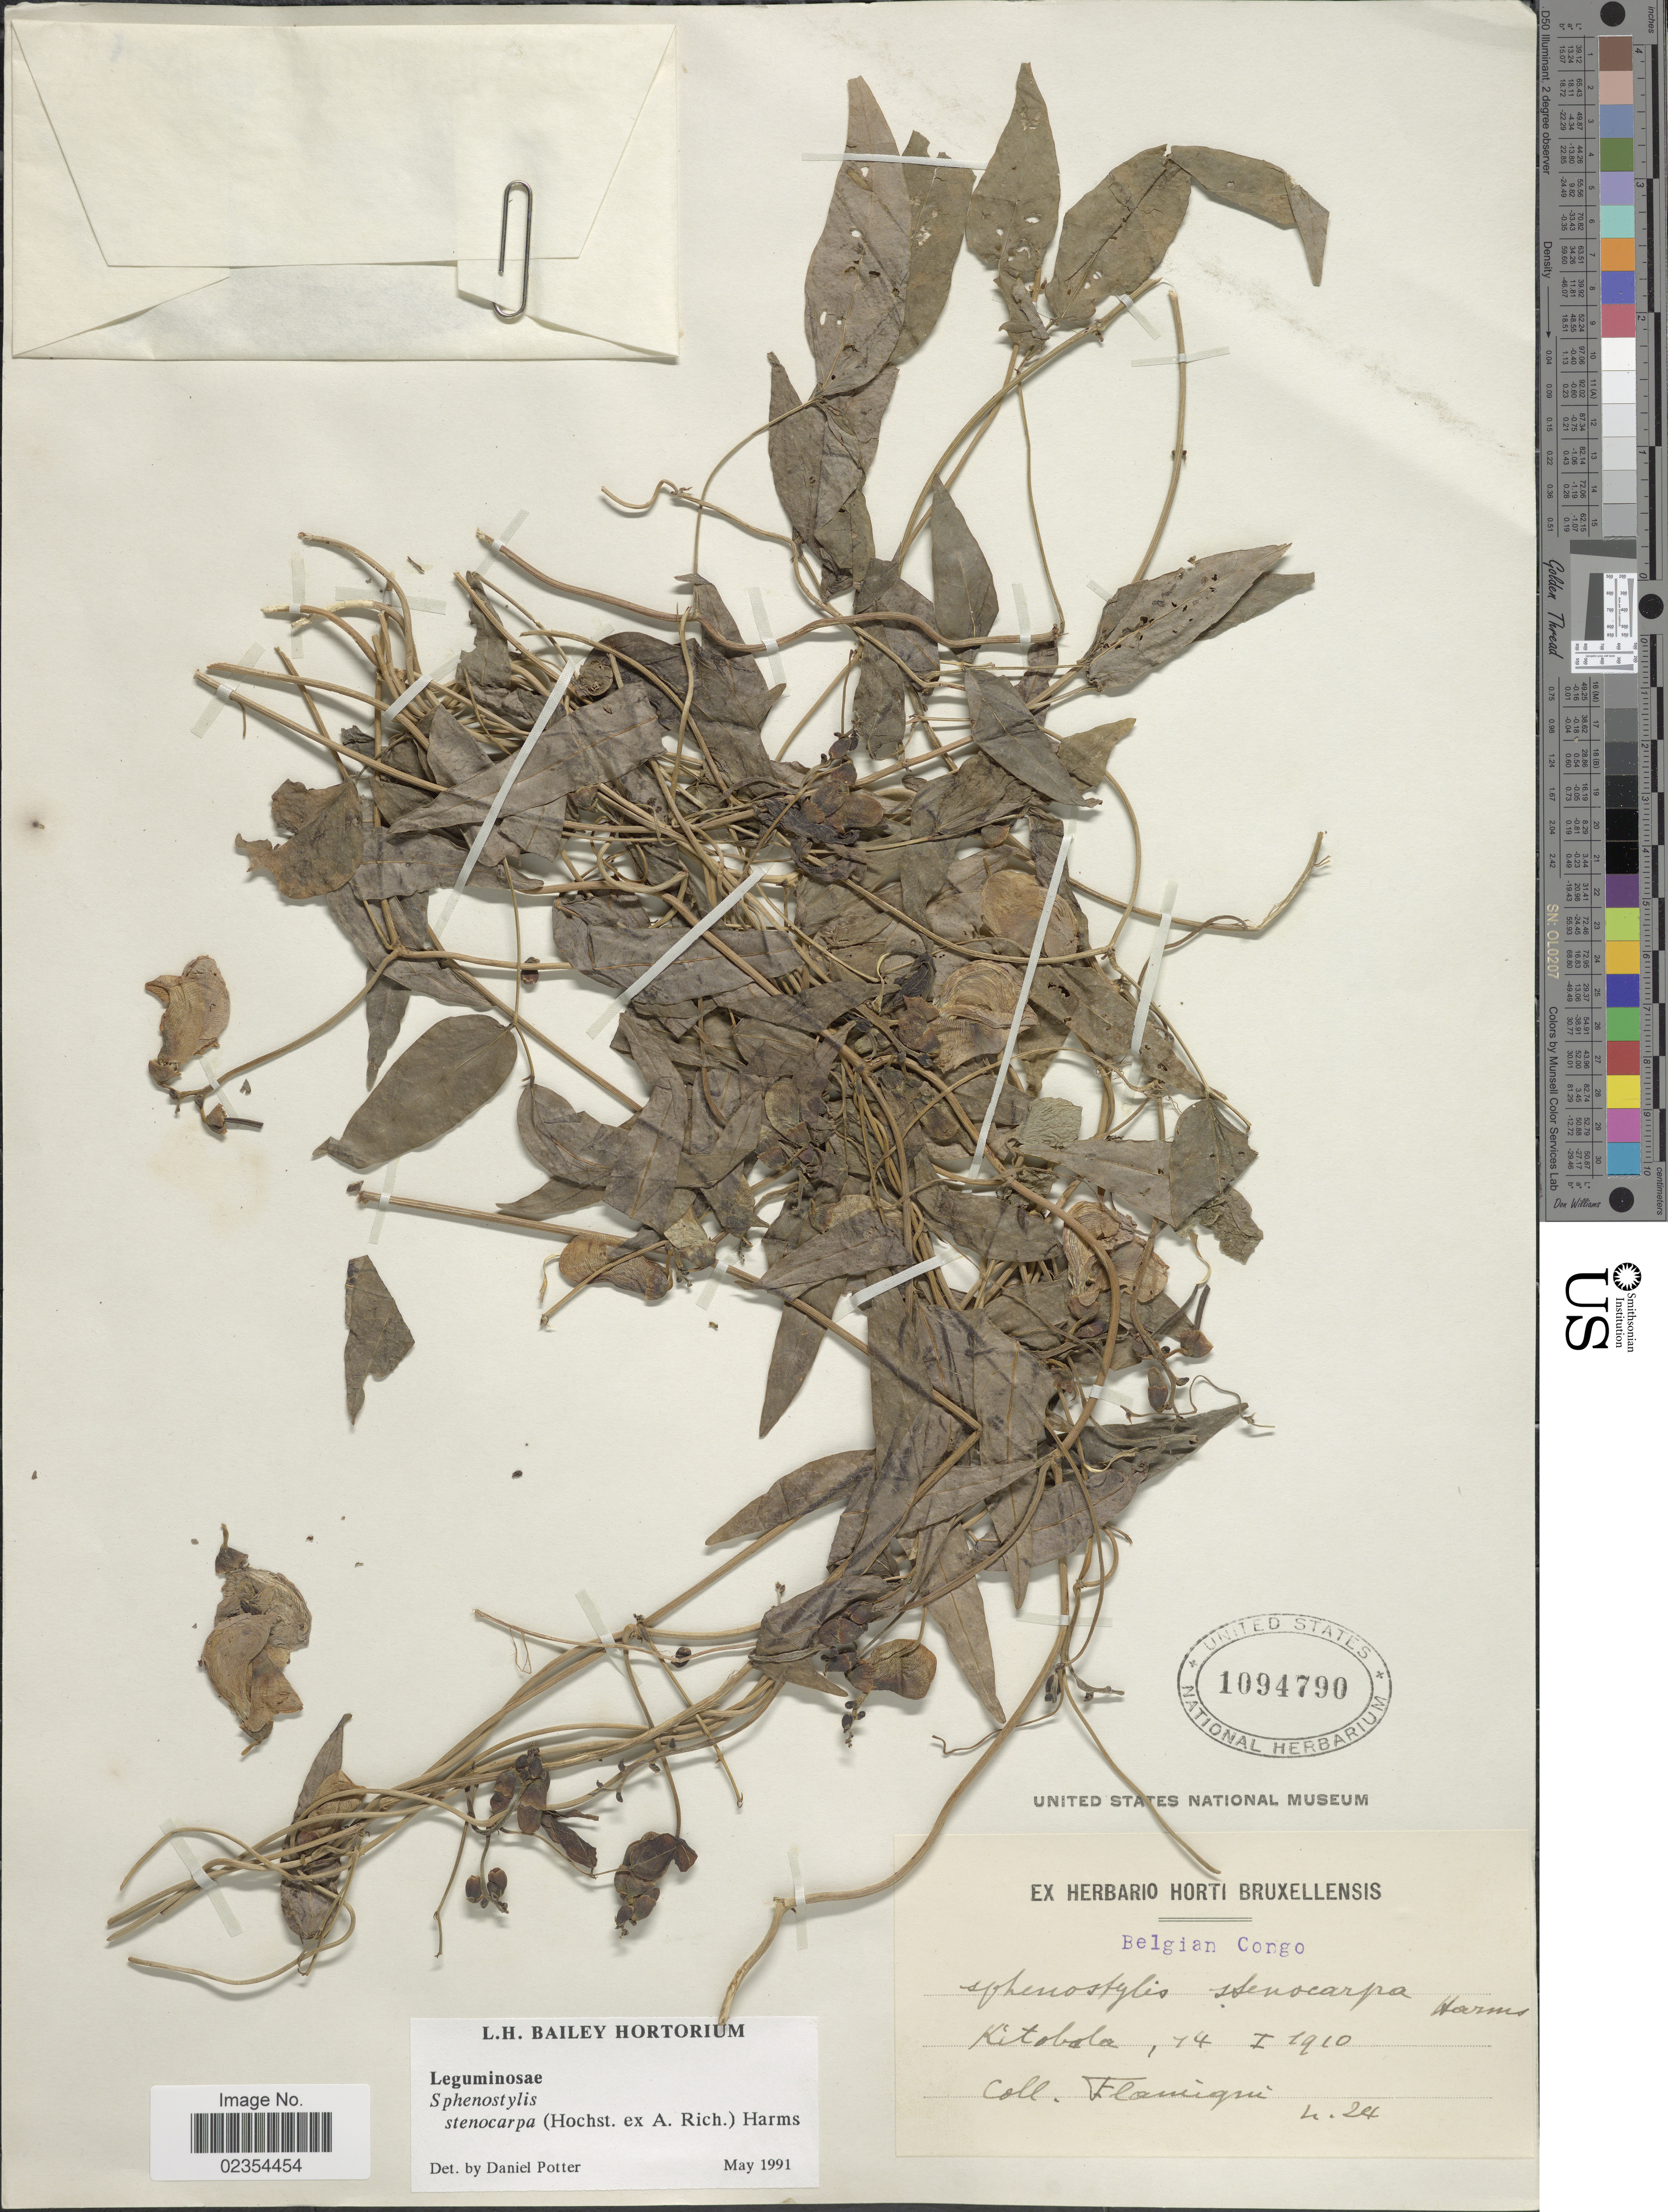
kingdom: Plantae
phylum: Tracheophyta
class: Magnoliopsida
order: Fabales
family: Fabaceae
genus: Sphenostylis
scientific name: Sphenostylis stenocarpa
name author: (Hochst. ex A. Rich.) Harms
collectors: -. Flamiqni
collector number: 24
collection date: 1910-01-14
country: Congo, Democratic Republic of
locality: Belgian Congo, Kitobola.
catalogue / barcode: US 1094790